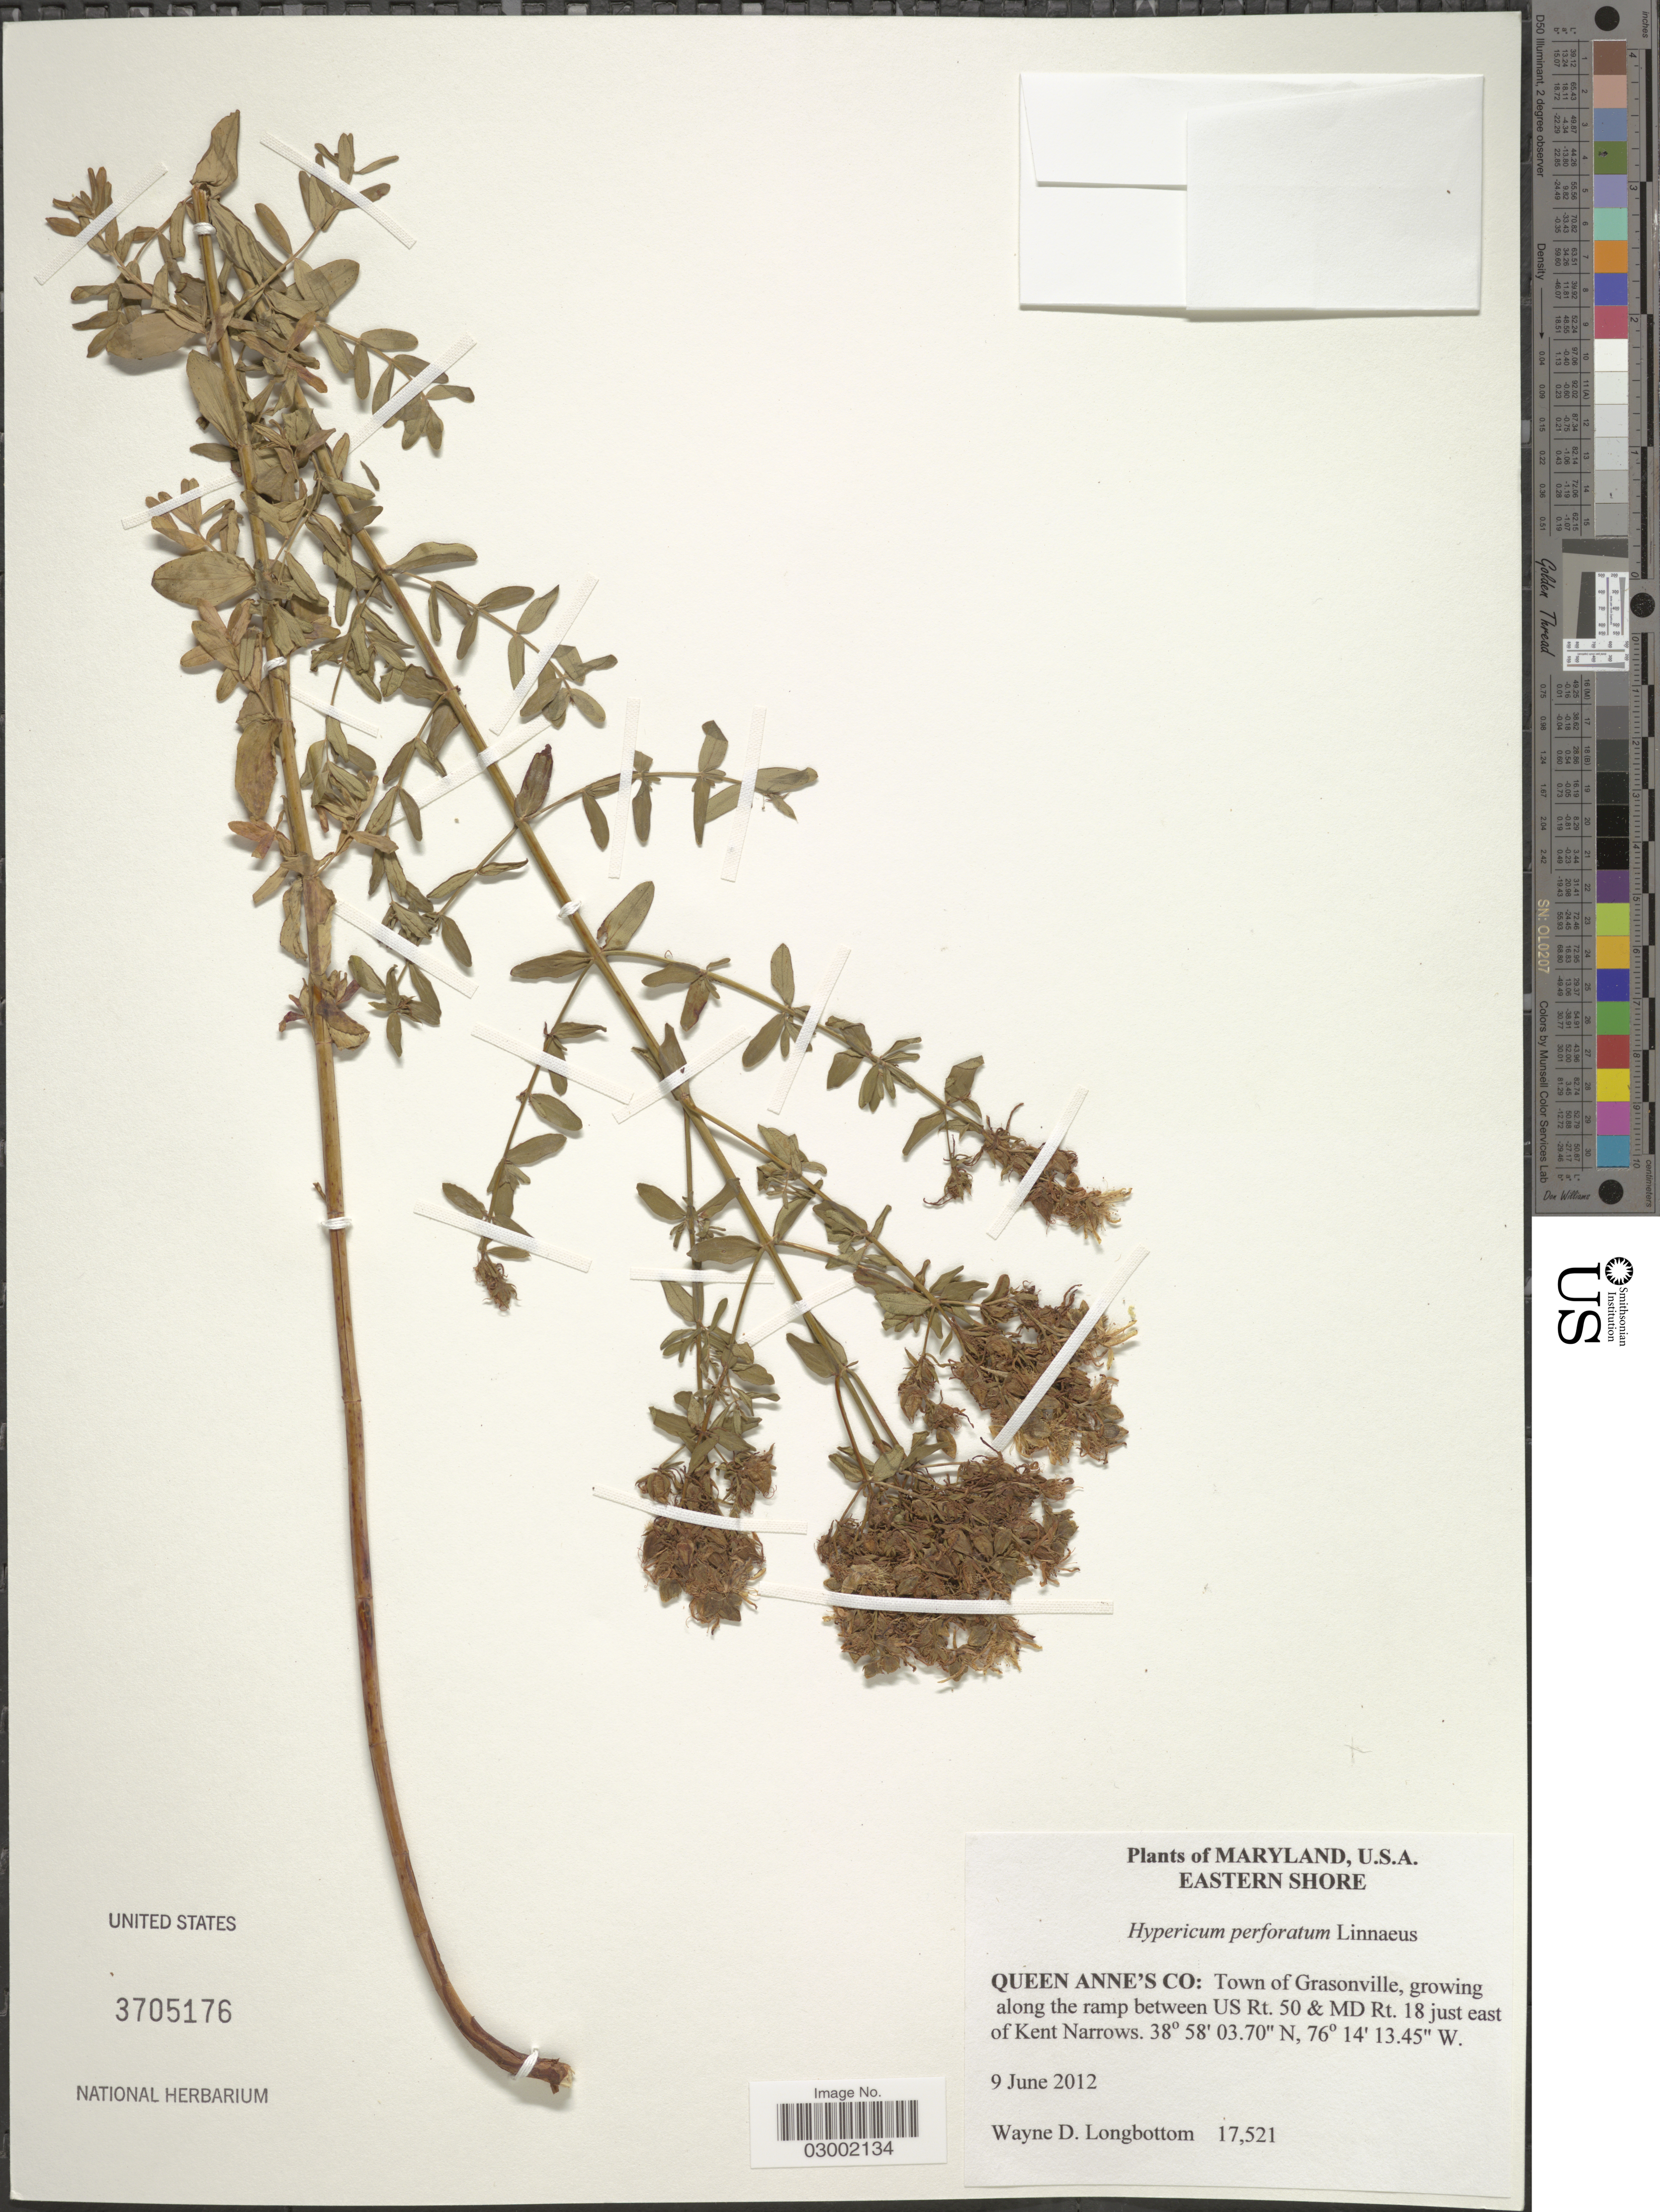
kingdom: Plantae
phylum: Tracheophyta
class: Magnoliopsida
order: Malpighiales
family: Hypericaceae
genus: Hypericum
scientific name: Hypericum perforatum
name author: L.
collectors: W. D. Longbottom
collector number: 17521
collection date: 2012-06-09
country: United States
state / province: Maryland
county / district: Queen Anne's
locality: Eastern Shore. Queen Anne's Co: Town of Grasonville, growing along the ramp between US Rt. 50 & MD Rt. 18 just east of Kent Narrows.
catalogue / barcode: US 3705176